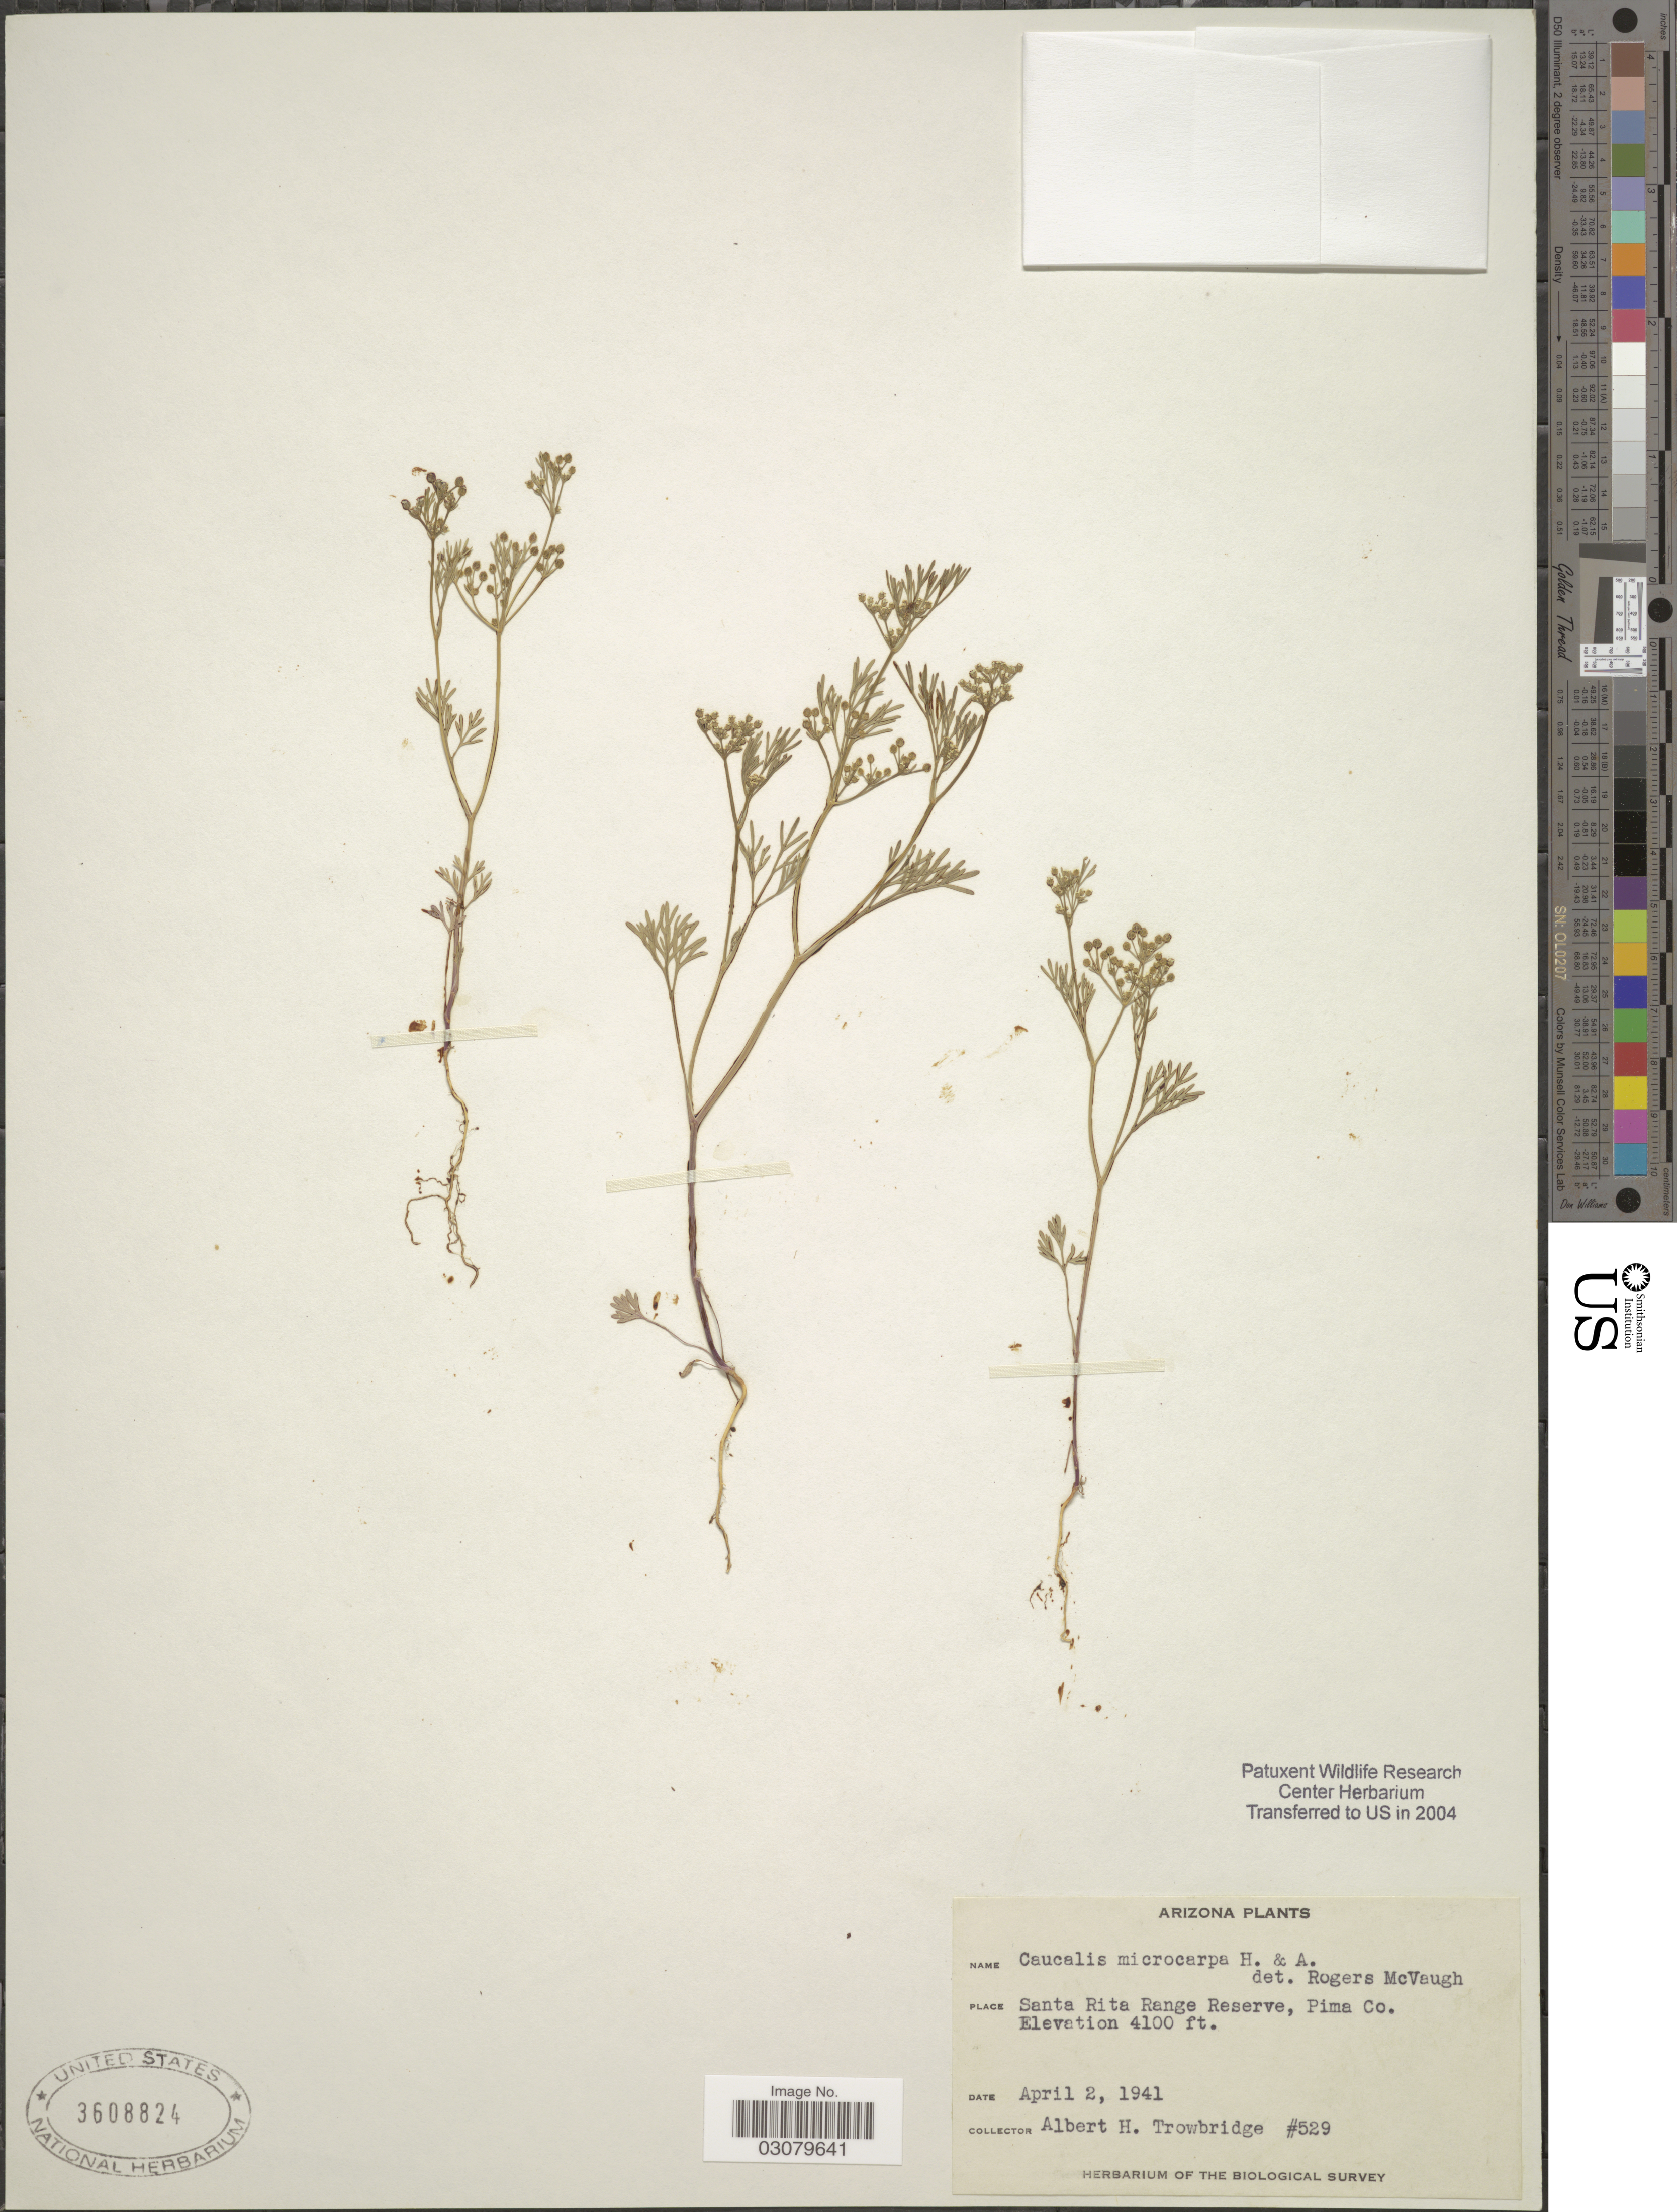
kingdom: Plantae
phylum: Tracheophyta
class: Magnoliopsida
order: Apiales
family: Apiaceae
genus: Caucalis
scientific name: Caucalis microcarpa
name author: Hook. & Arn.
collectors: A. H. Trowbridge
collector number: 529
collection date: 1941-04-02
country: United States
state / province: Arizona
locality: Santa Rita Range Reserve, Pima Co.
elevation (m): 1250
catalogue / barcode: US 3608824